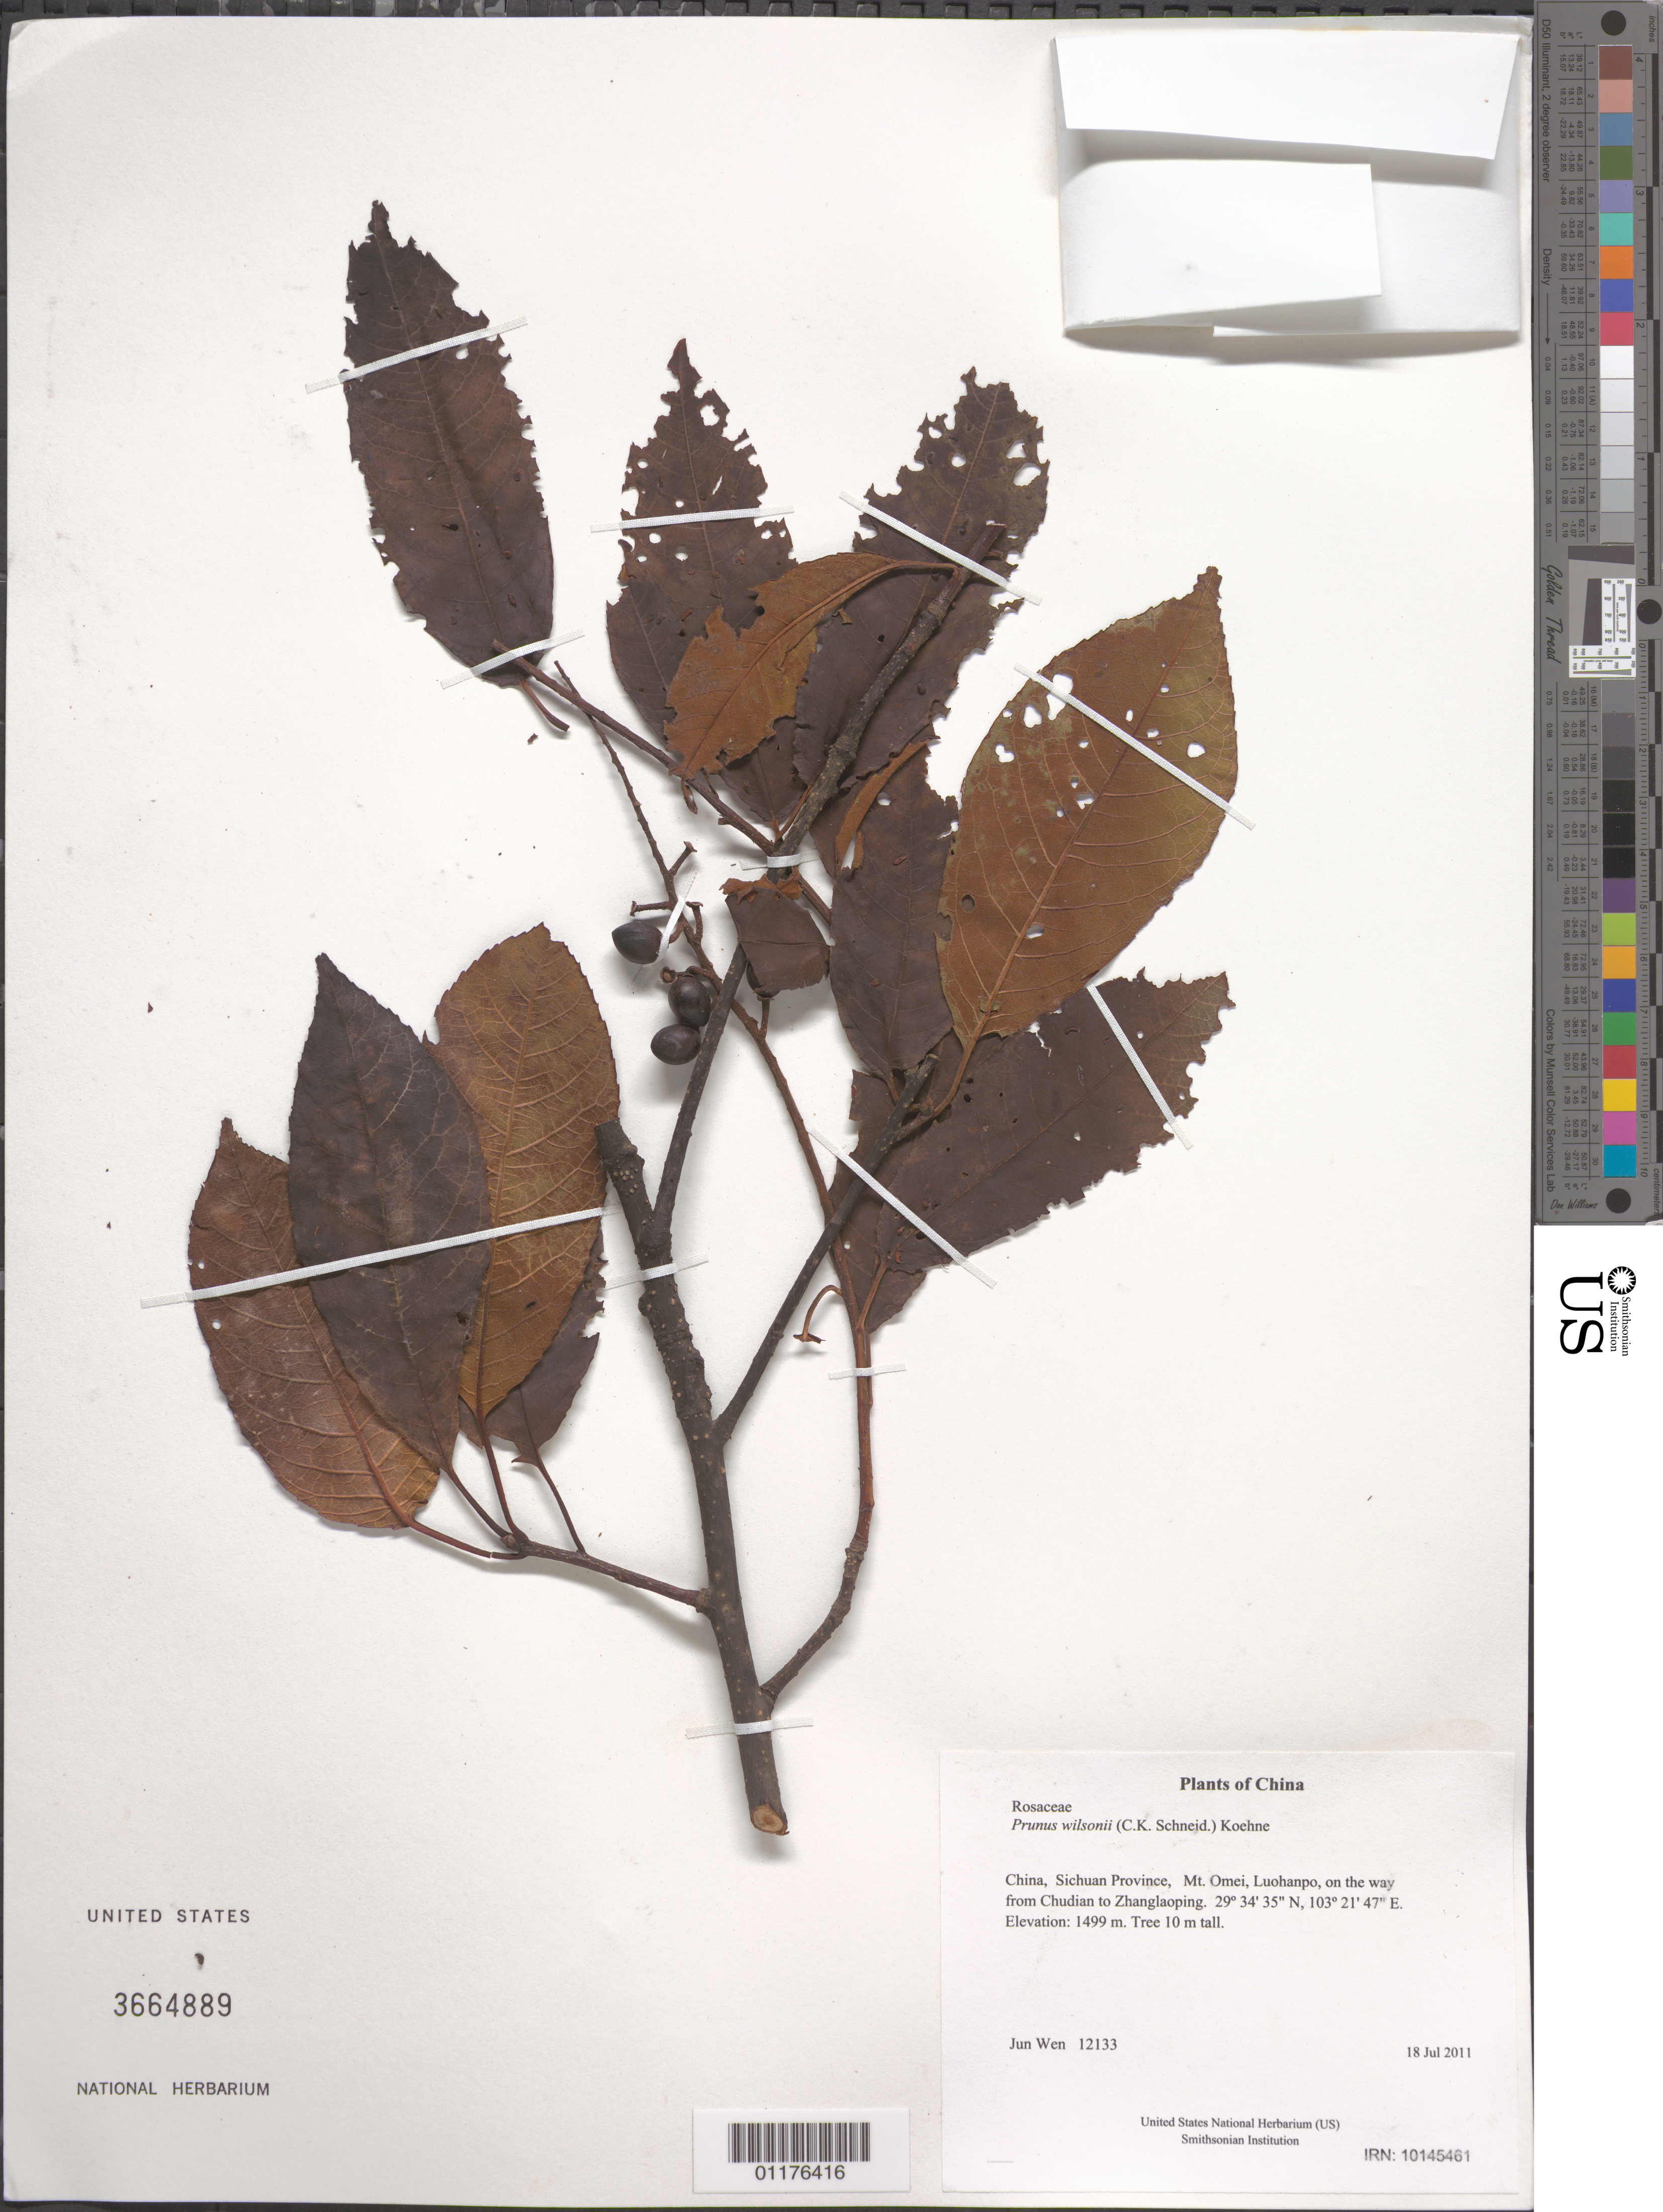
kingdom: Plantae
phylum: Tracheophyta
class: Magnoliopsida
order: Rosales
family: Rosaceae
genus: Prunus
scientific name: Prunus wilsonii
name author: (C.K. Schneid.) Koehne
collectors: J. Wen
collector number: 12133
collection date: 2011-07-18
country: China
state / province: Sichuan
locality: Mt. Omei, Luohanpo, on the way from Chudian to Zhanglaoping.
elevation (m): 1499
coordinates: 29 34 34.6 N, 103 21 46.8 E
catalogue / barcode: US 3664889